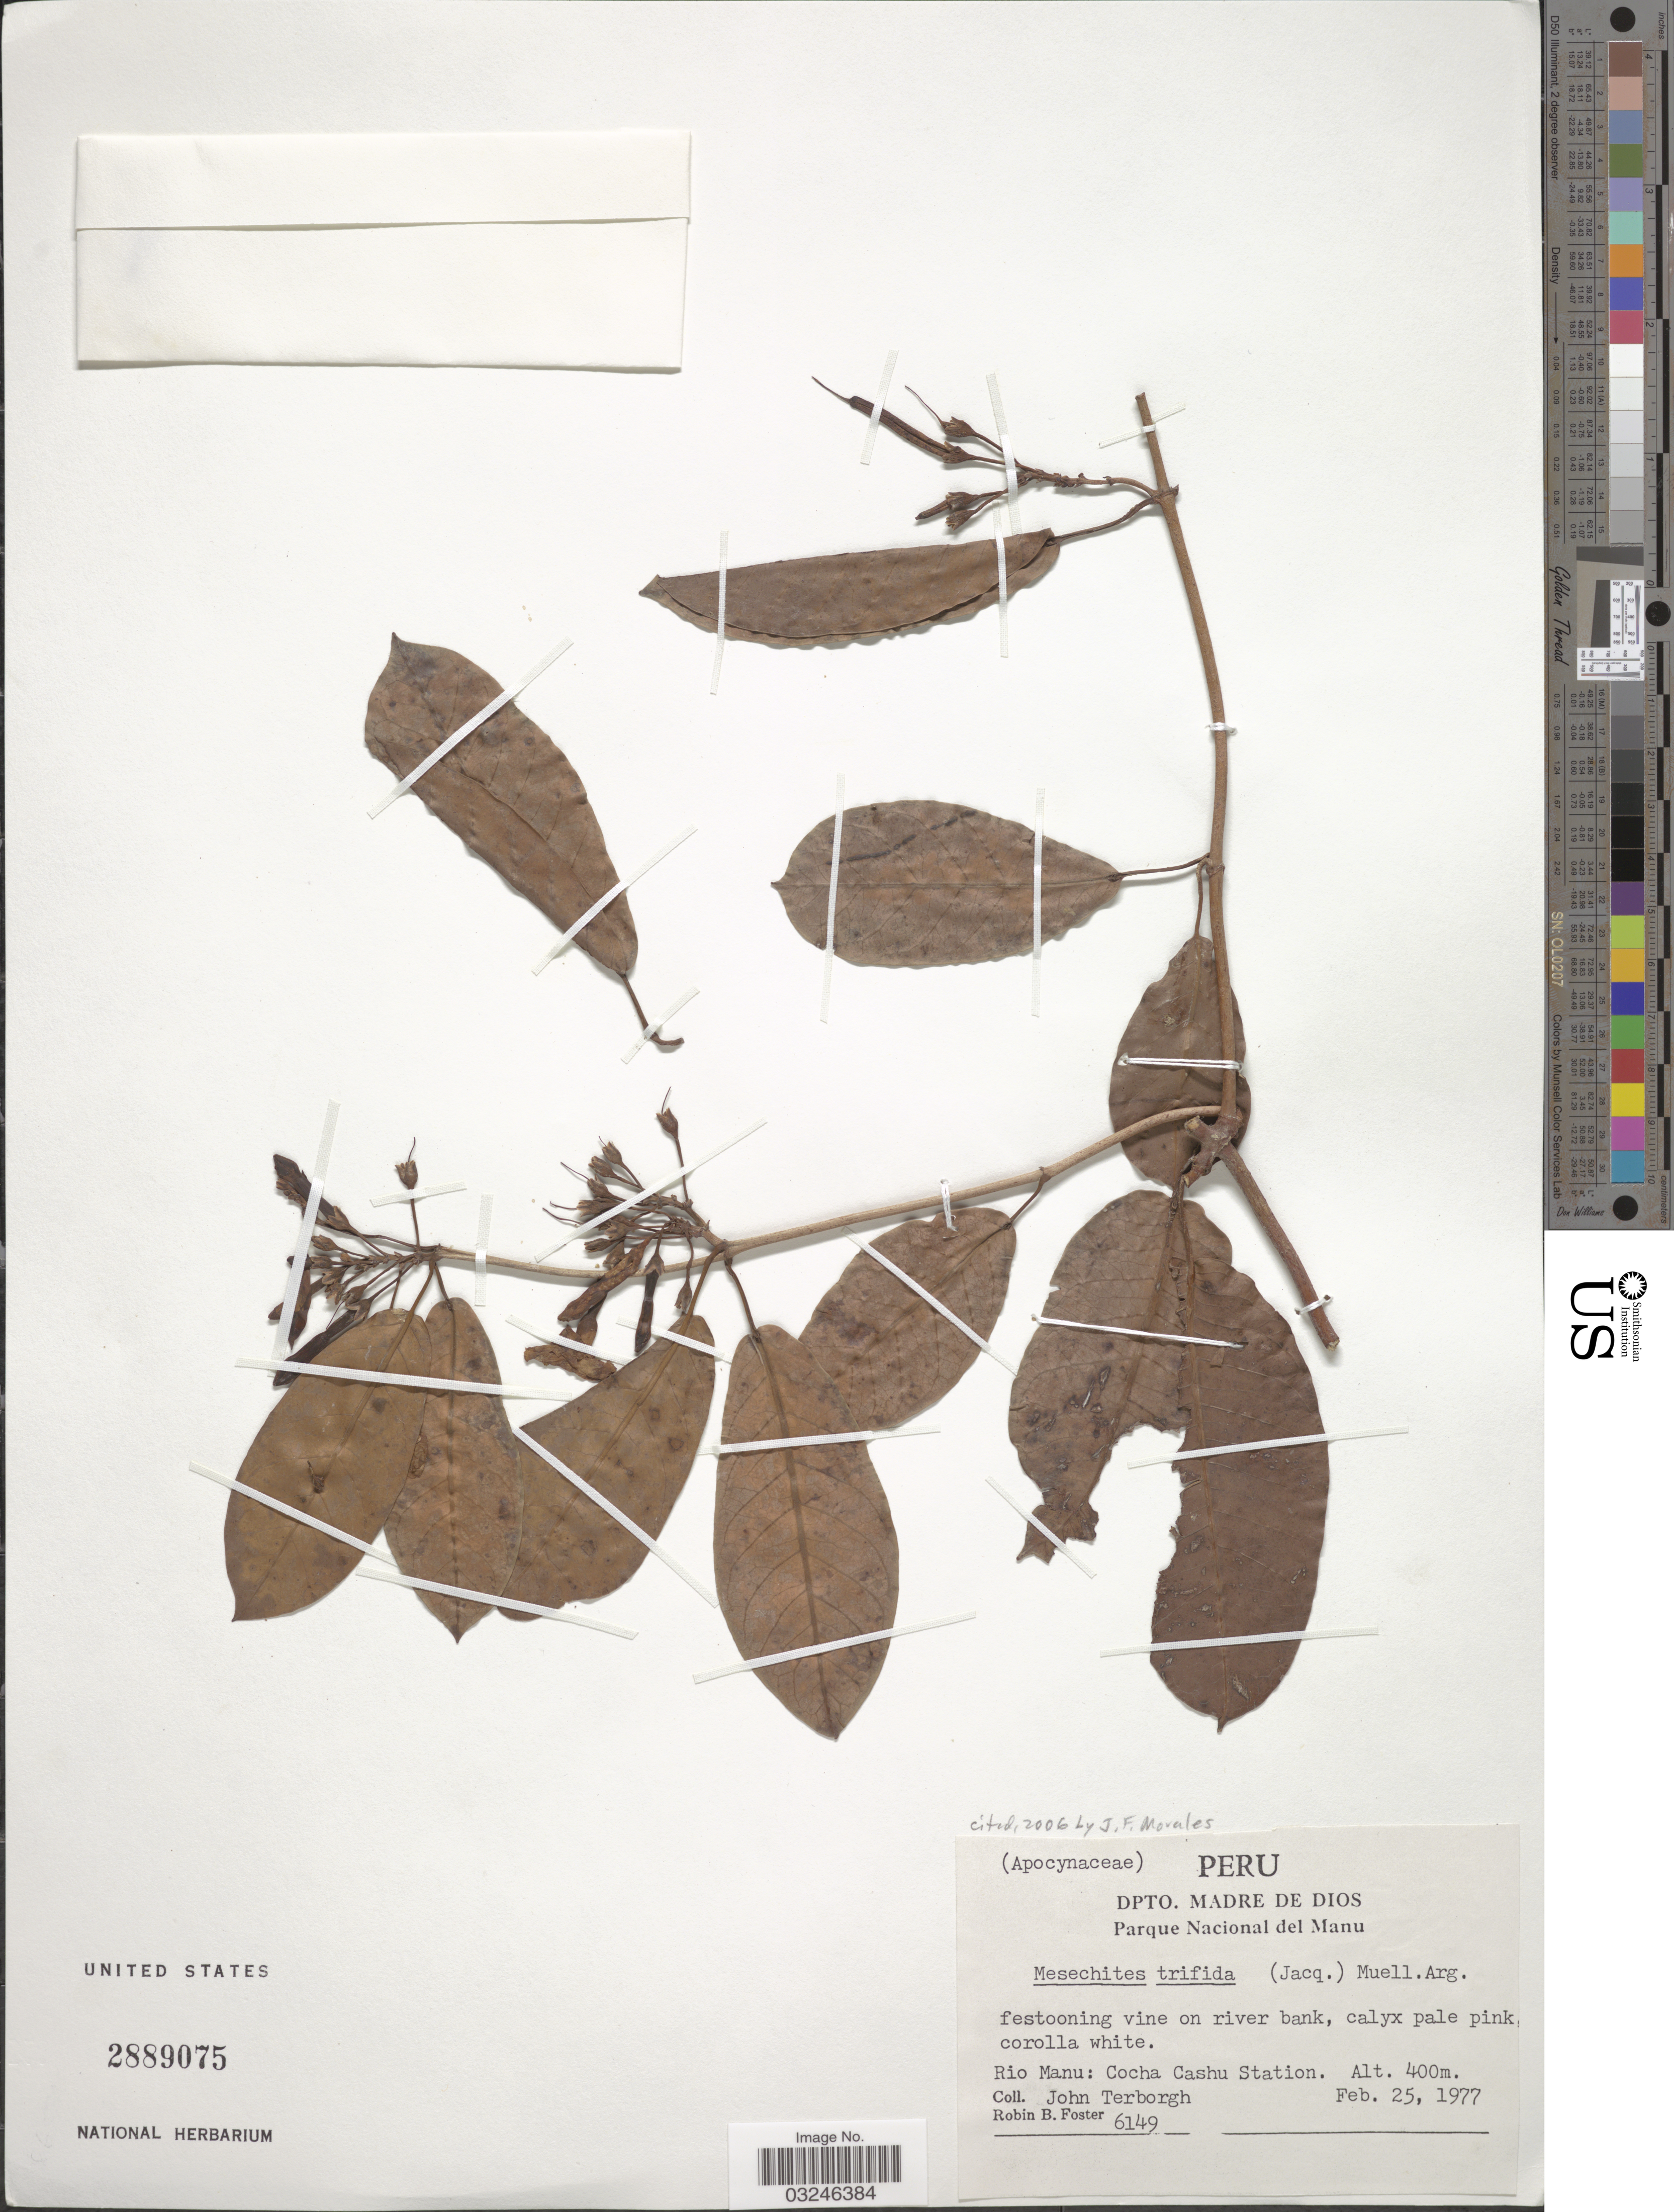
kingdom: Plantae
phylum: Tracheophyta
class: Magnoliopsida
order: Gentianales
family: Apocynaceae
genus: Mesechites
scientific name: Mesechites trifidus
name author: (Jacq.) Müll. Arg.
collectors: J. Terborgh & R. B. Foster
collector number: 6149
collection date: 1977-02-25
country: Peru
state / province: Madre de Dios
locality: Dpto. Madre de Dios. Parque Nacional del Manu. Rio Manu: Cocha Cashu Station.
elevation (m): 400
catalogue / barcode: US 2889075